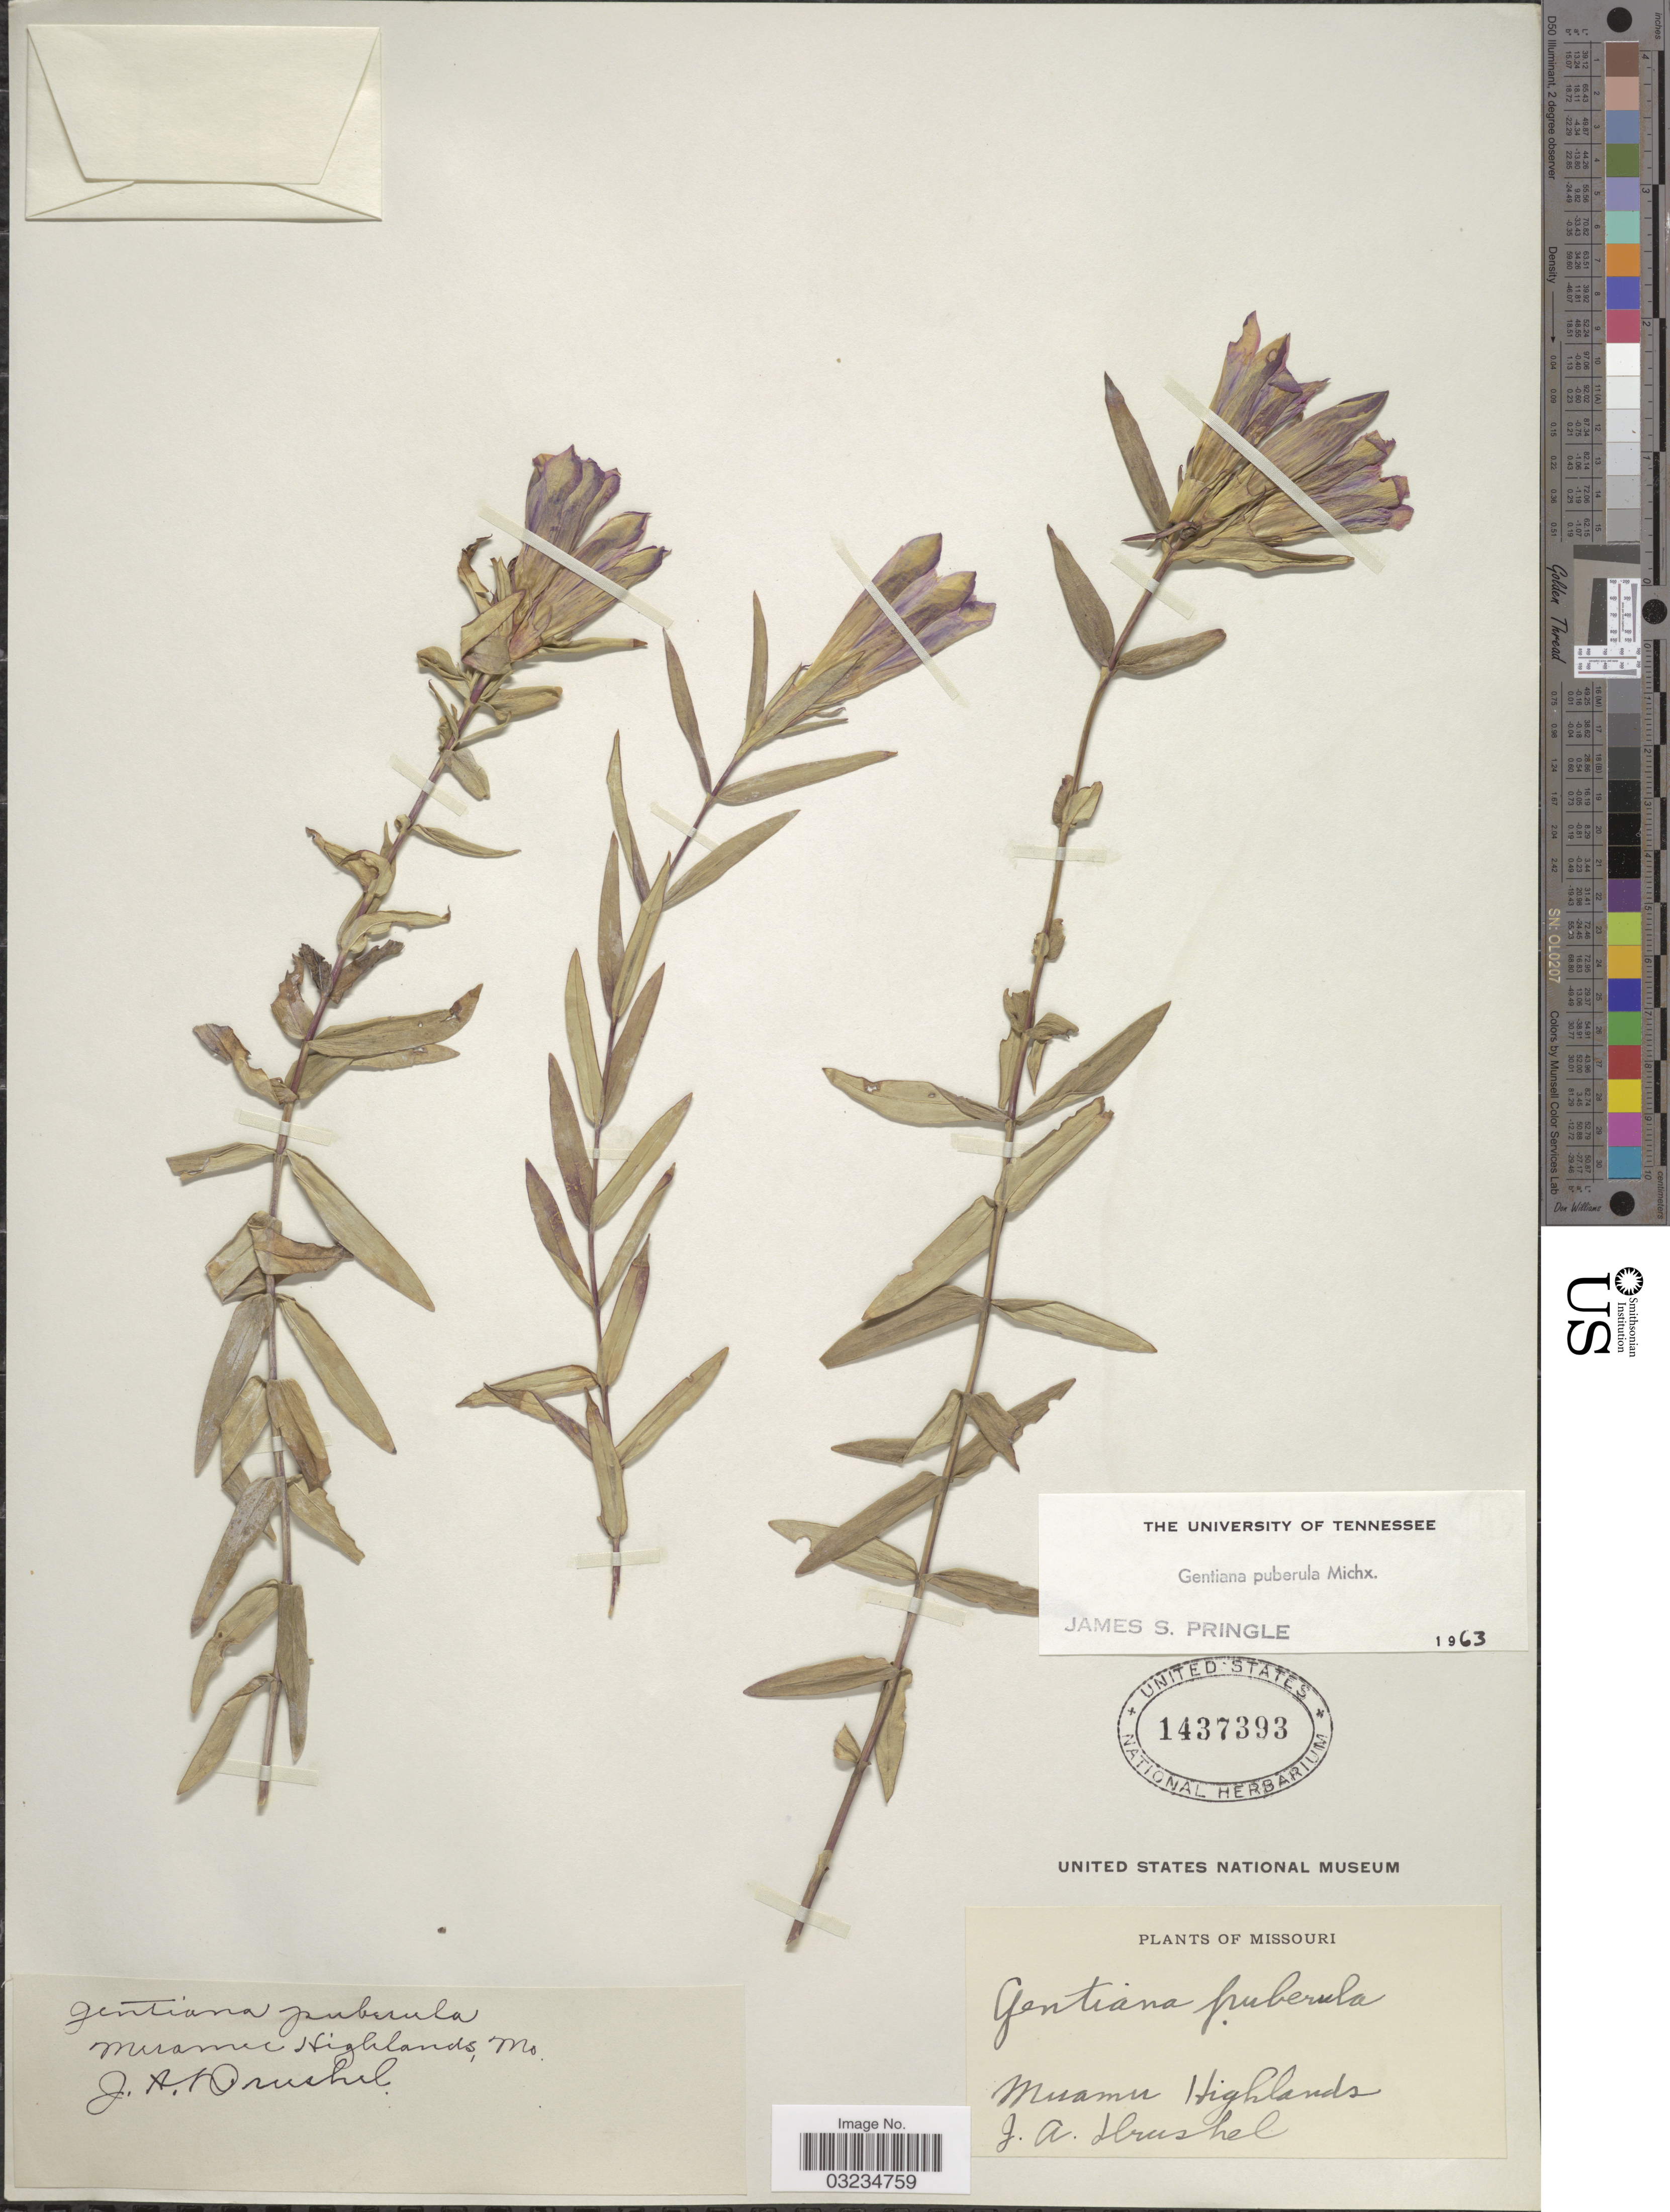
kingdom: Plantae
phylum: Tracheophyta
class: Magnoliopsida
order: Gentianales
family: Gentianaceae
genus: Gentiana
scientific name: Gentiana puberula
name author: Michx.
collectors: J. A. Drushel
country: United States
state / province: Missouri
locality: Meramec Highlands, Mo.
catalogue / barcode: US 1437398